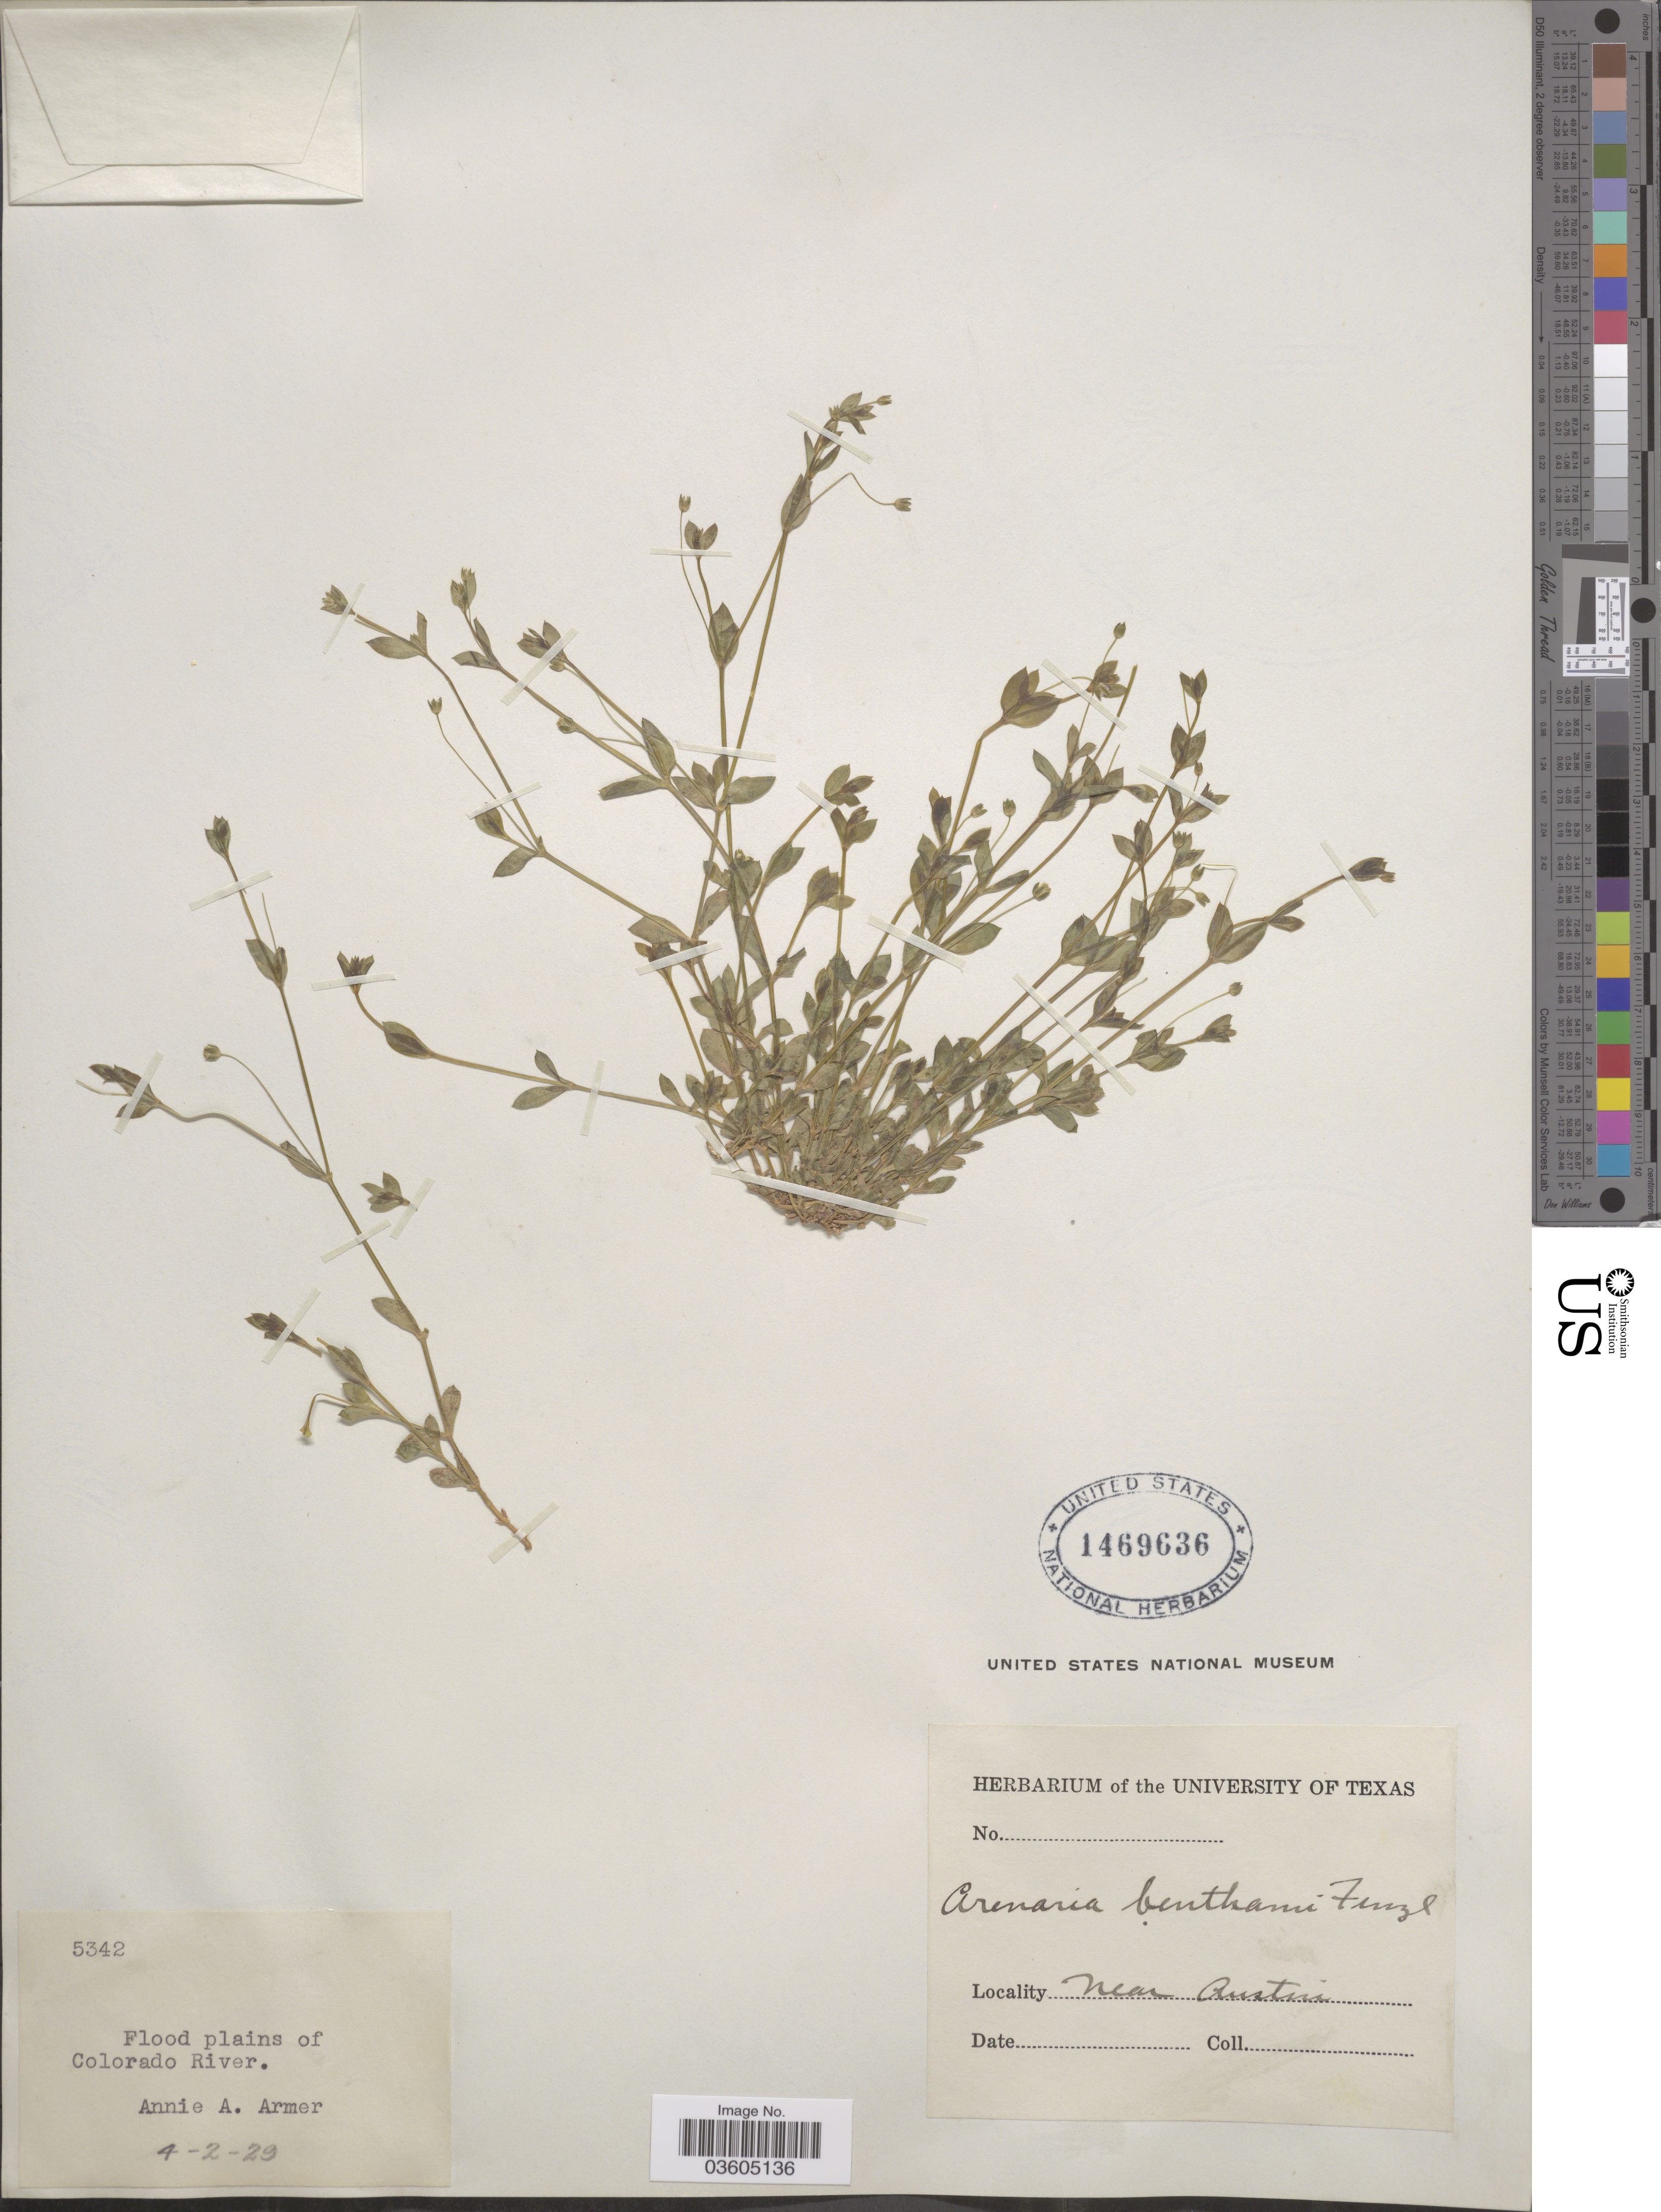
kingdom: Plantae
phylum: Tracheophyta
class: Magnoliopsida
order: Caryophyllales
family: Caryophyllaceae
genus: Arenaria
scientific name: Arenaria benthamii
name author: Fenzl ex Torr. & A. Gray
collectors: A. Armer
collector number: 5342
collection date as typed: Transcribed d/m/y: 2/4/29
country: United States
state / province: Texas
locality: Flood plains of Colorado River. Near Austin.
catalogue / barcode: US 1469636